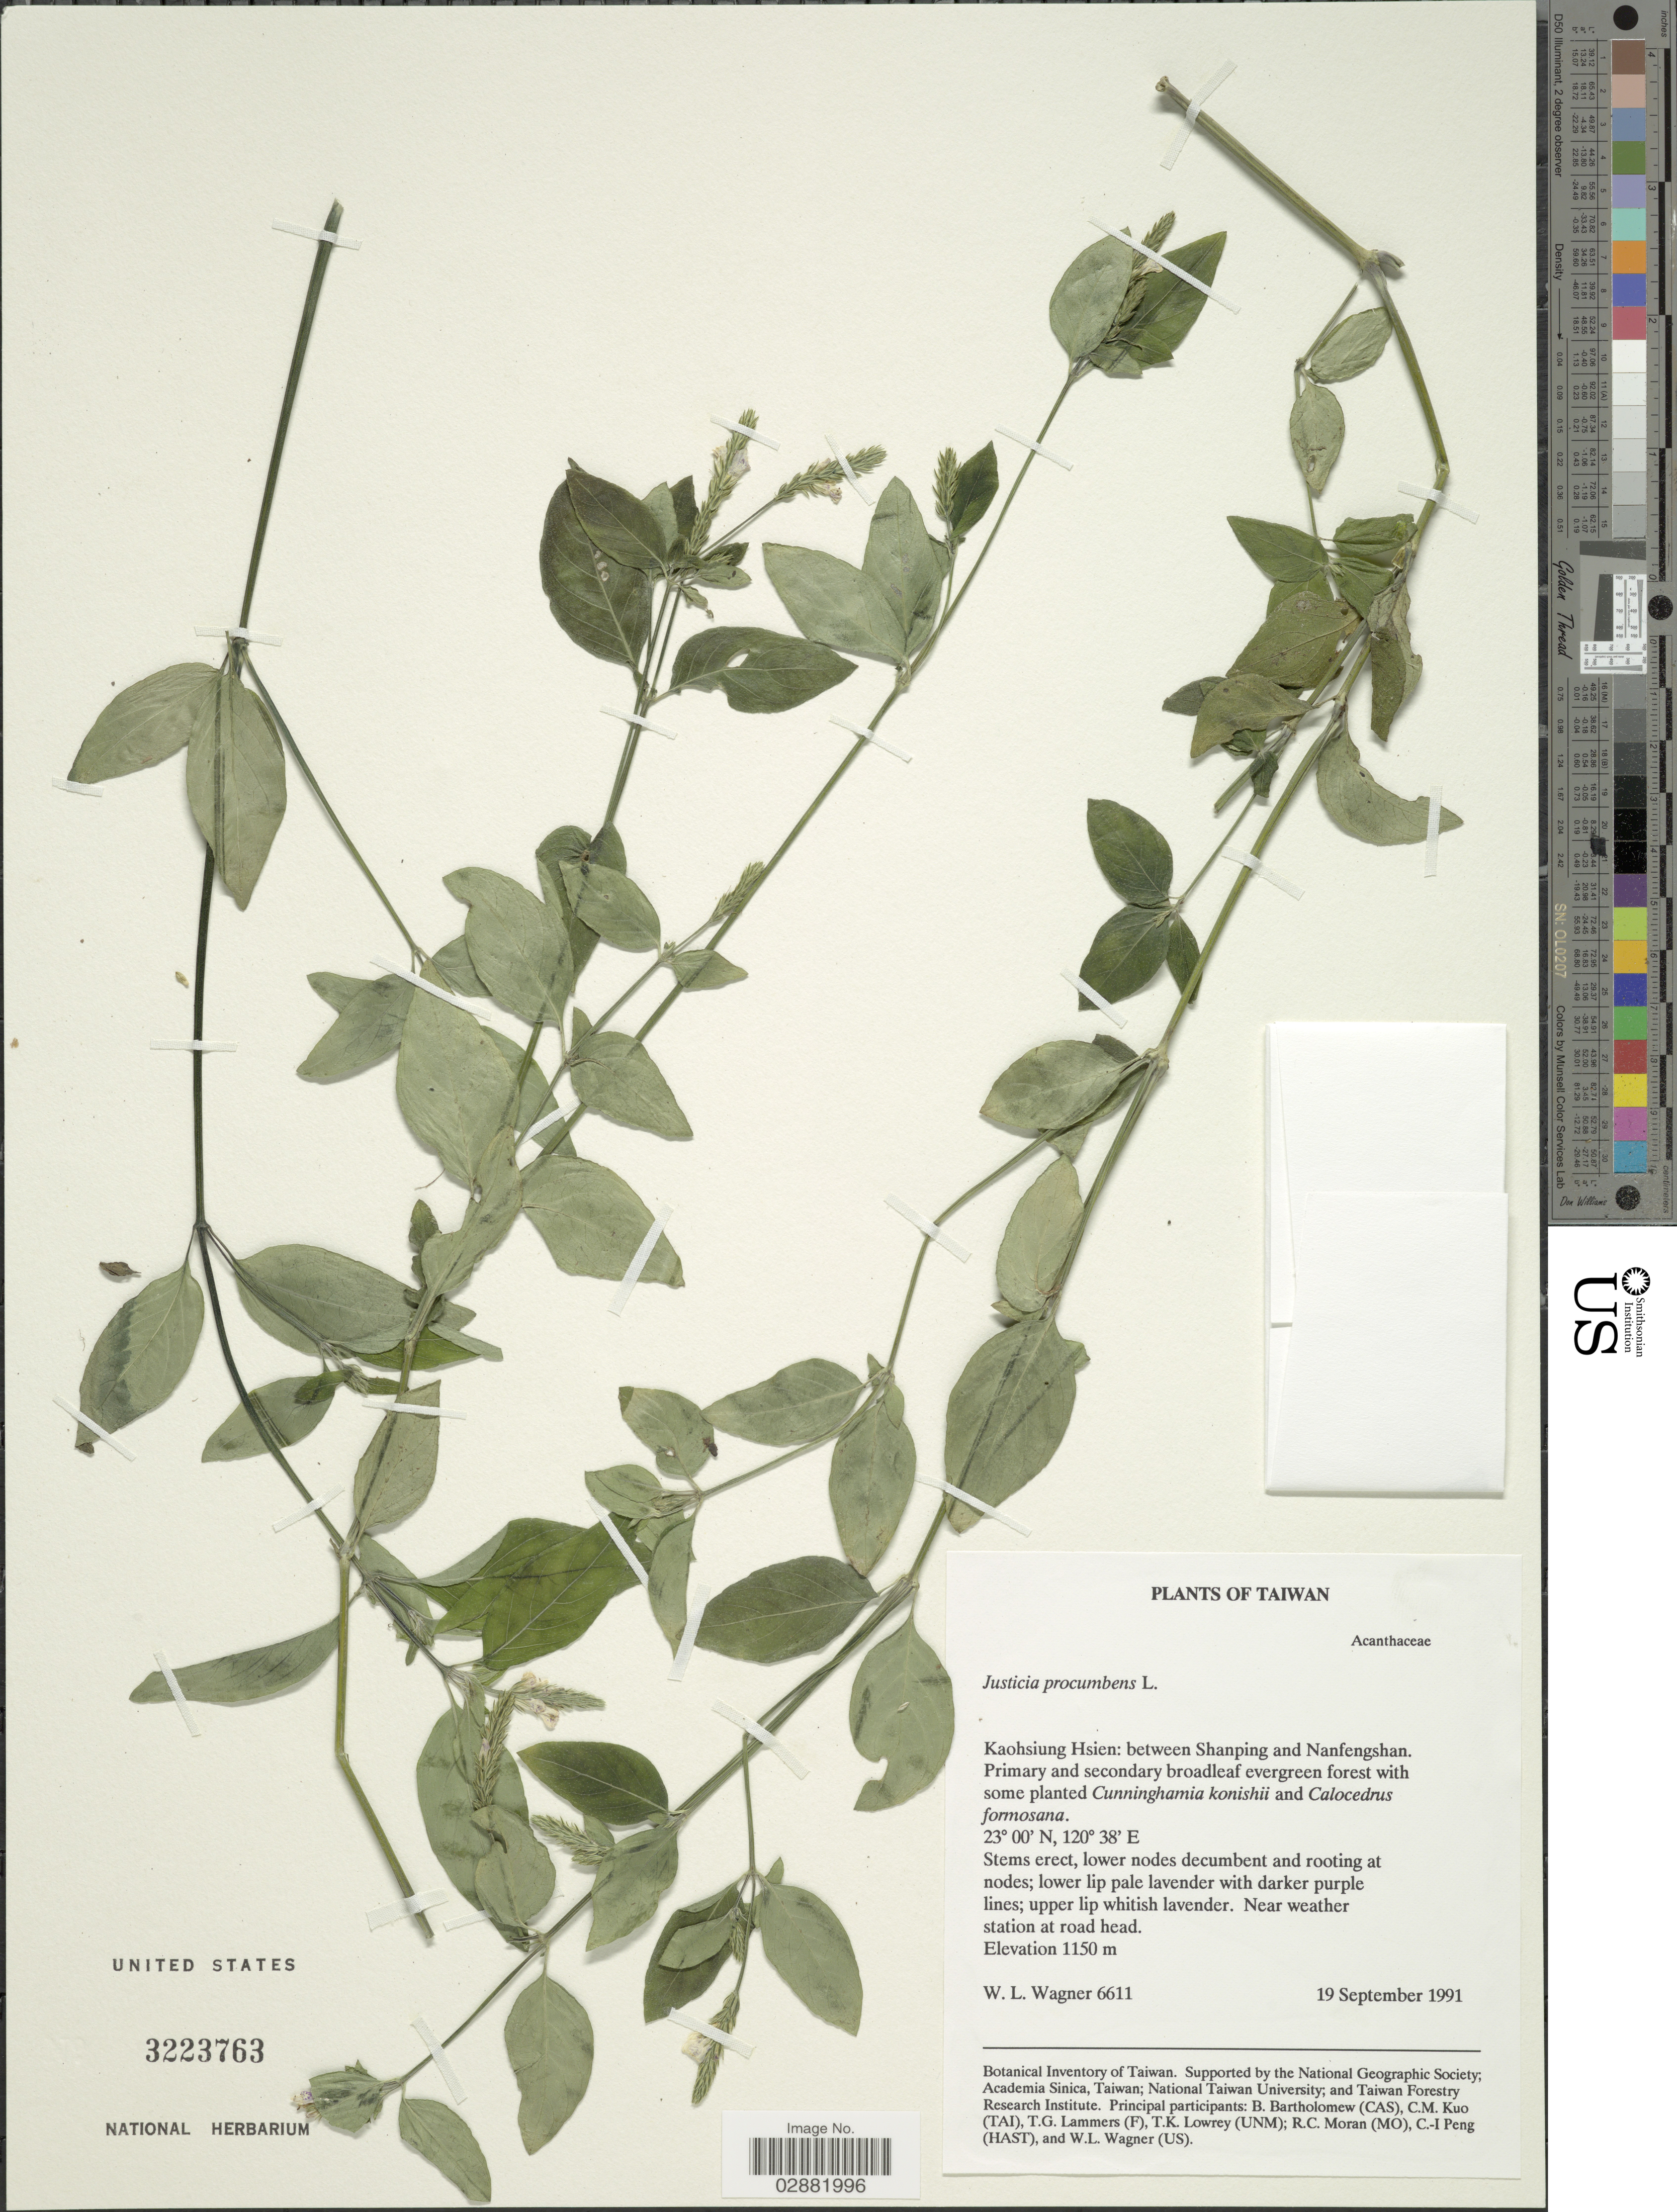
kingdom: Plantae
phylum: Tracheophyta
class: Magnoliopsida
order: Lamiales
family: Acanthaceae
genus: Justicia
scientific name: Justicia procumbens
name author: L.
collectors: W. L. Wagner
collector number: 6611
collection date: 1991-09-19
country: Taiwan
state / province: Kaohsiung City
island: Taiwan [Formosa]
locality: Kaohsiung Hsien, between Shanping and Nanfengshan. Near weather station at road head.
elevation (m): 1150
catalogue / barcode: US 3223763